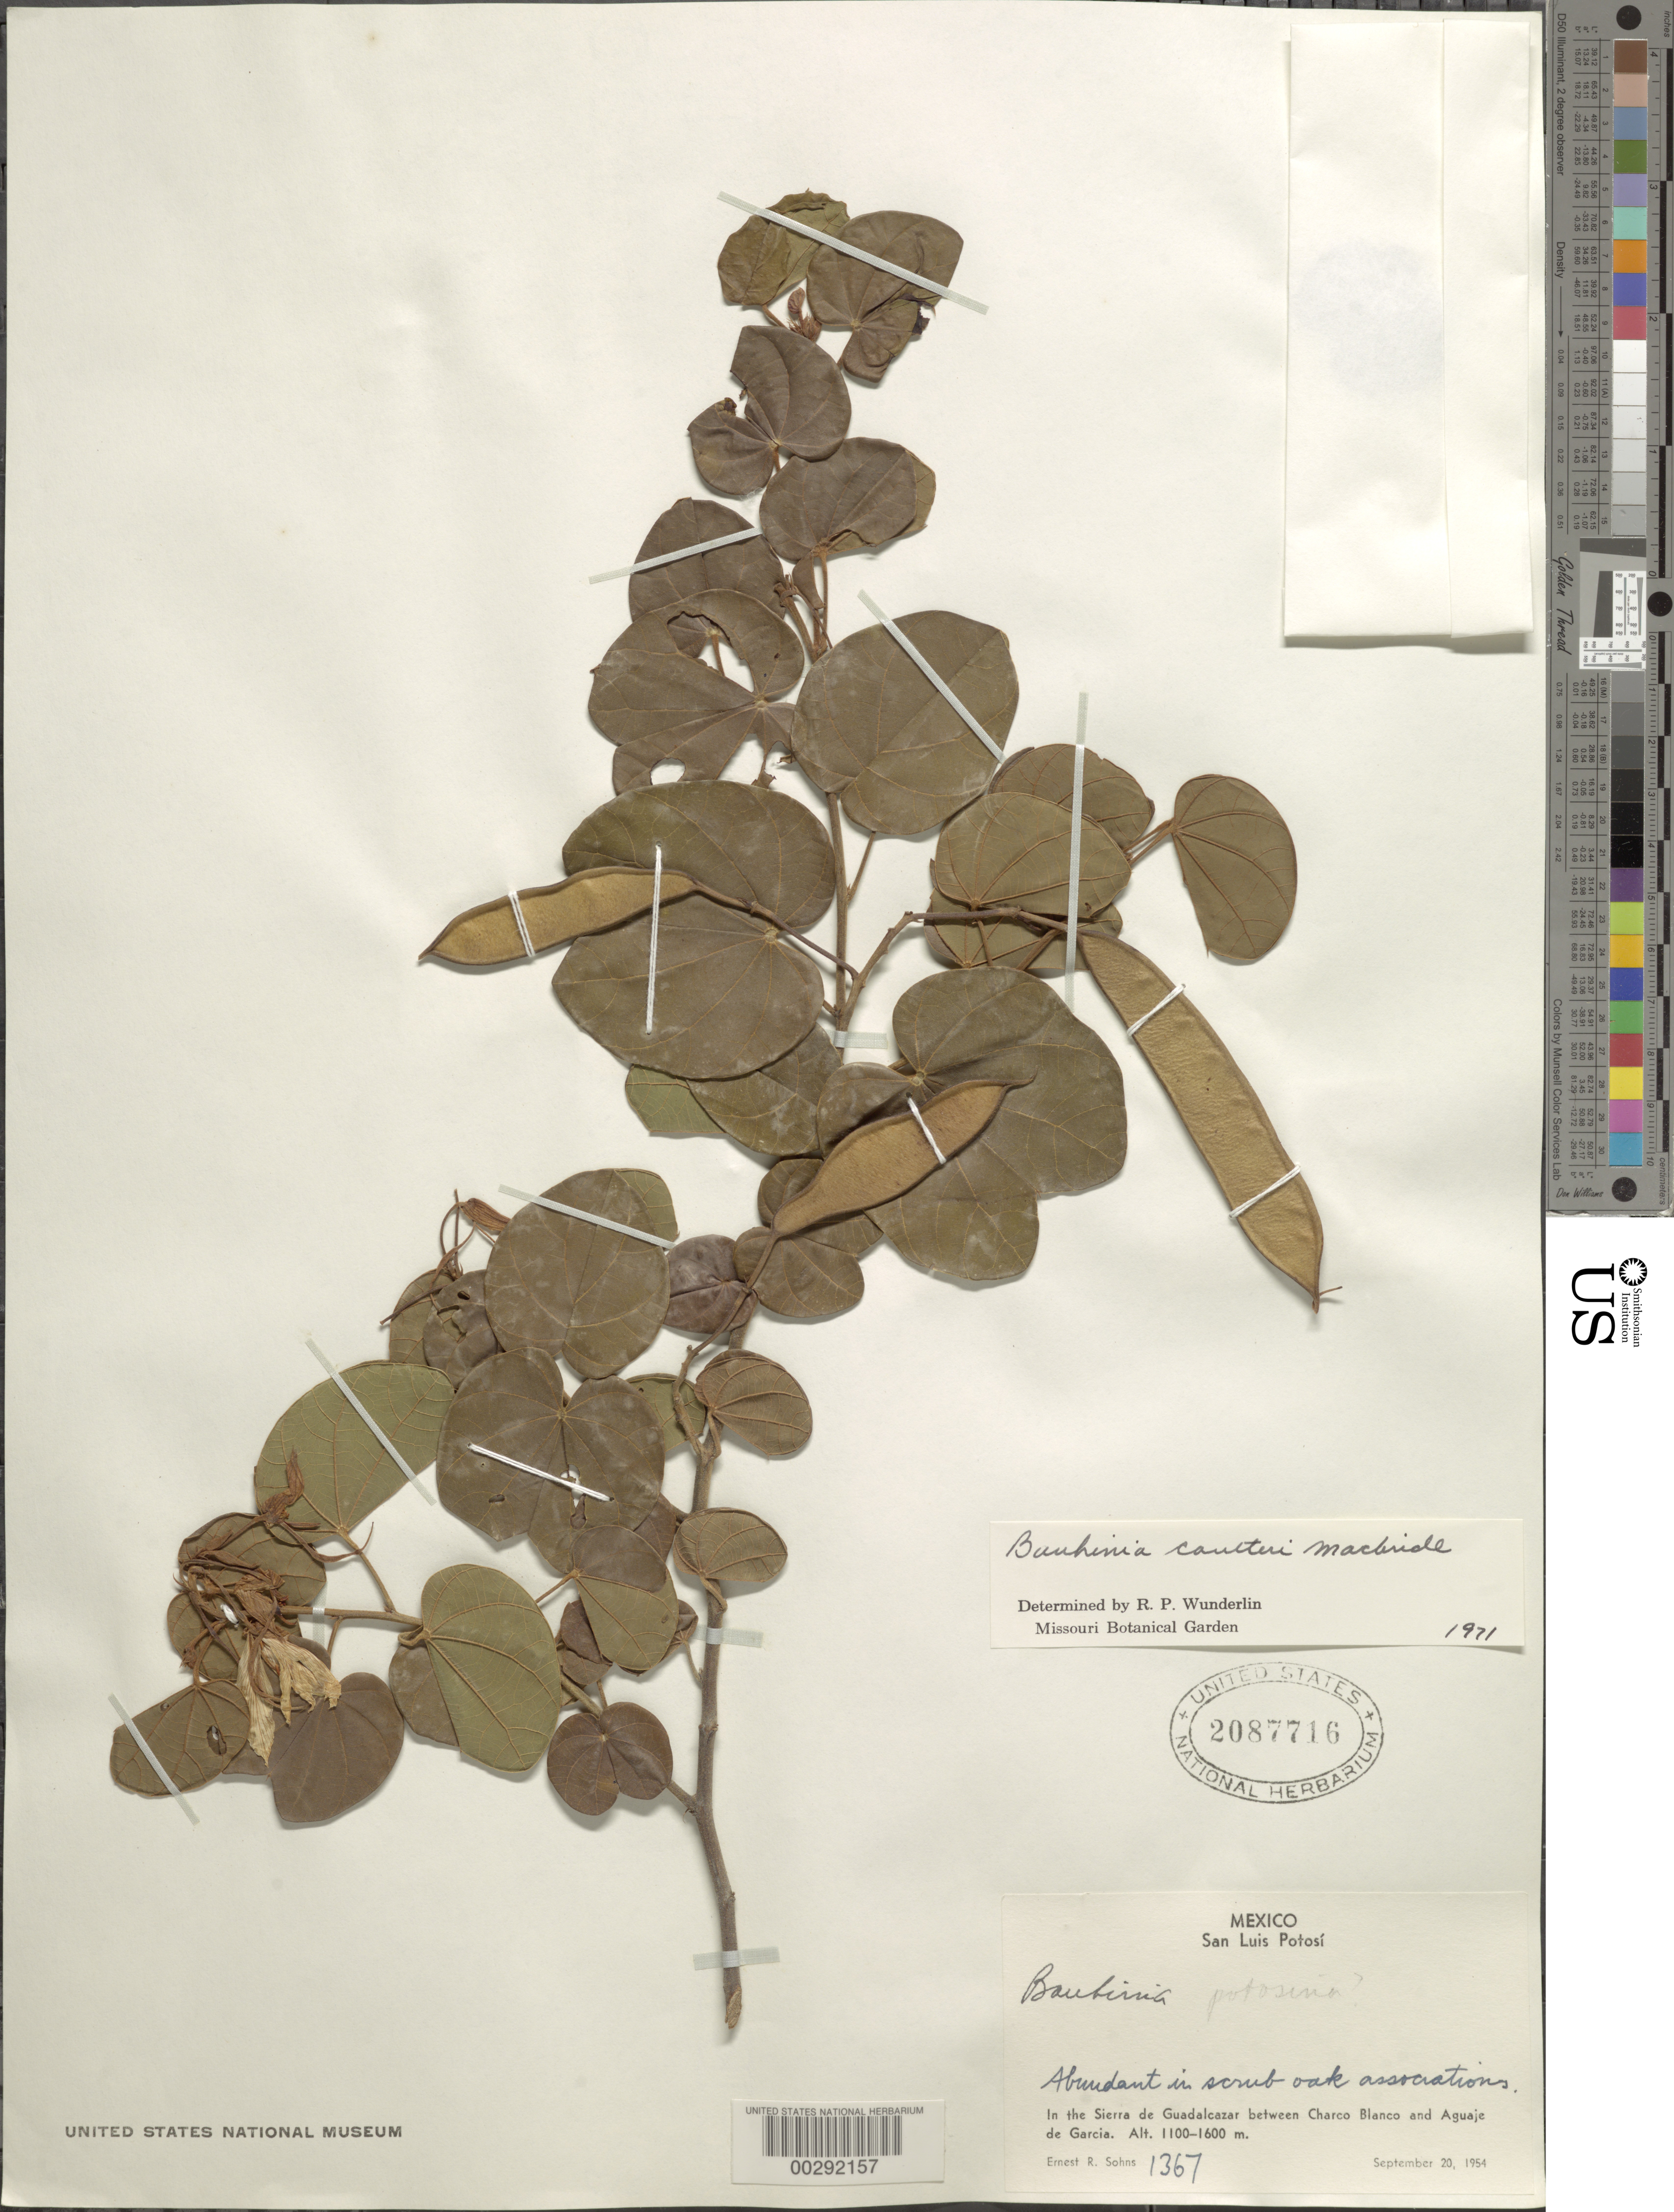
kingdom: Plantae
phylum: Tracheophyta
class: Magnoliopsida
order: Fabales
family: Fabaceae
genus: Bauhinia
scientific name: Bauhinia coulteri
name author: J.F. Macbr.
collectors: E. R. Sohns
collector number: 1367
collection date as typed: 20 Sep 1954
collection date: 1954-09-20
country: Mexico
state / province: San Luis Potosí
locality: In the sierra de Guadalcazar between charco blanco and aguaje de garcia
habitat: Scrub oak associations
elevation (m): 1100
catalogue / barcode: US 2087716